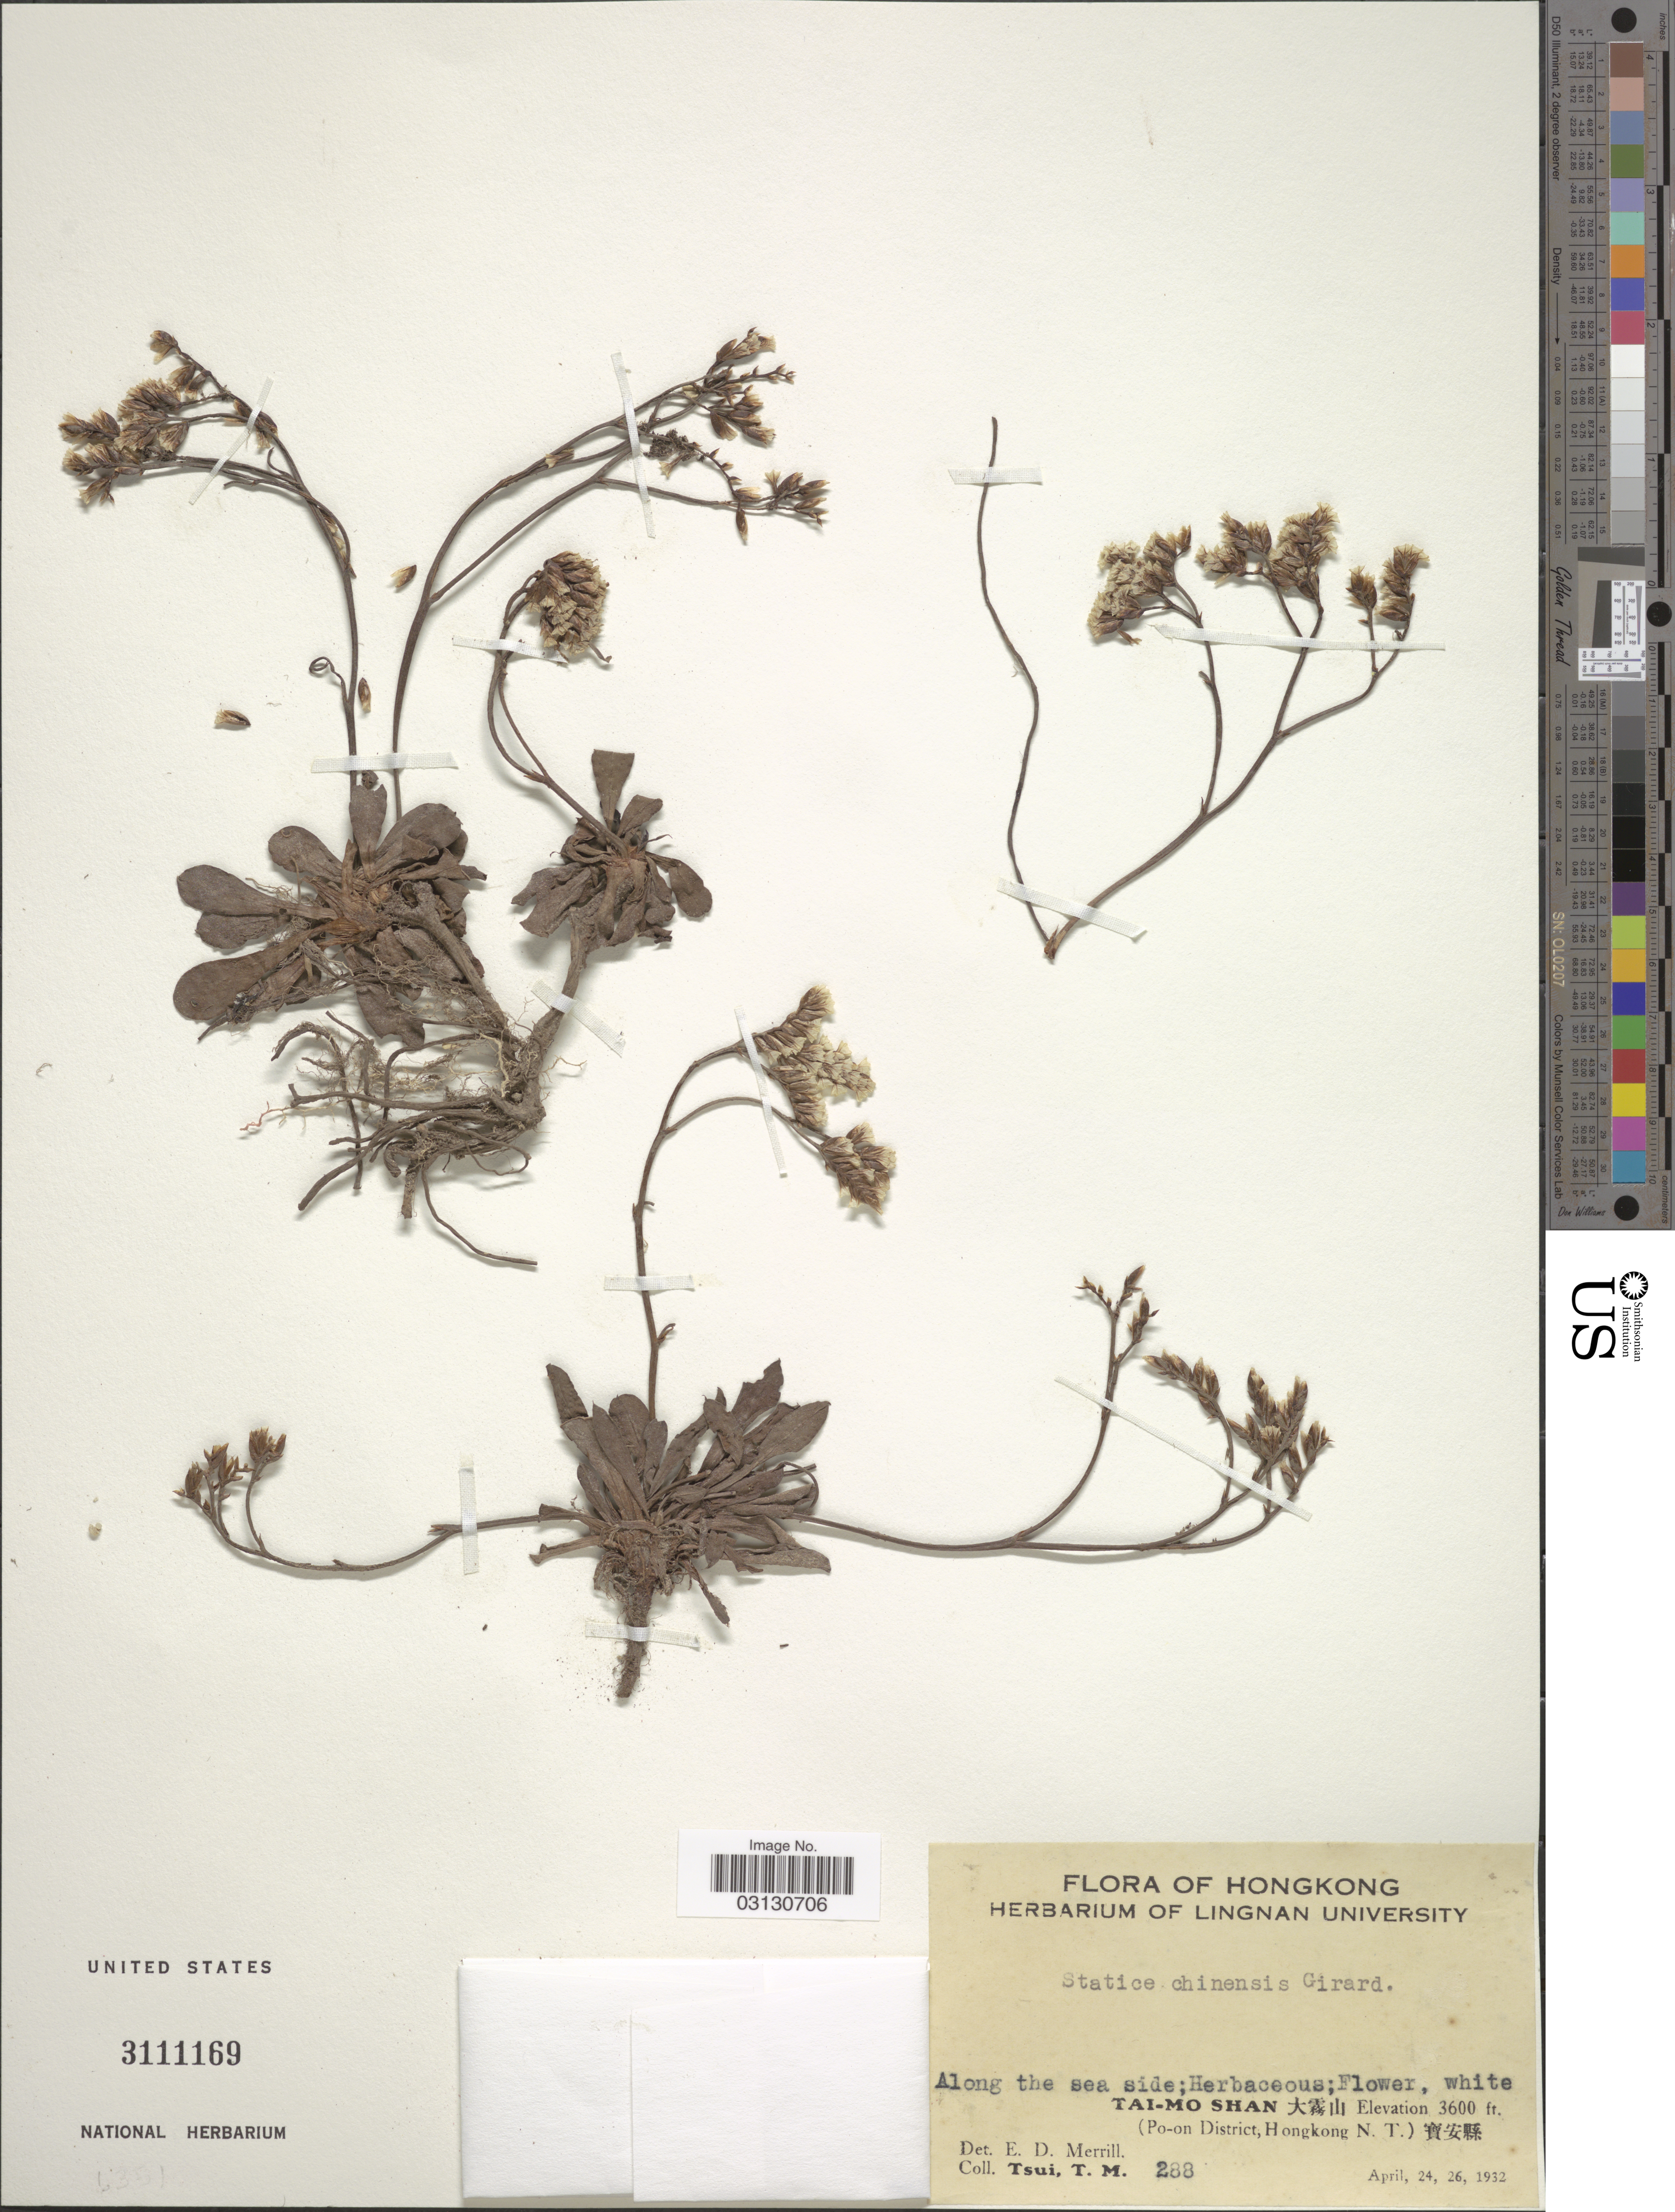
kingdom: Plantae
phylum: Tracheophyta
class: Magnoliopsida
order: Caryophyllales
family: Plumbaginaceae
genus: Limonium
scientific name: Limonium sinense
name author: (Girard) Kuntze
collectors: T. Tsui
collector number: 288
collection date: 1932-04-24/1932-04-26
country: China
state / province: Hong Kong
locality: Along the sea side, Tai-Mo Shan, (Po-on District, HongKong N. T.).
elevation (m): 1097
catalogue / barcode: US 3111169